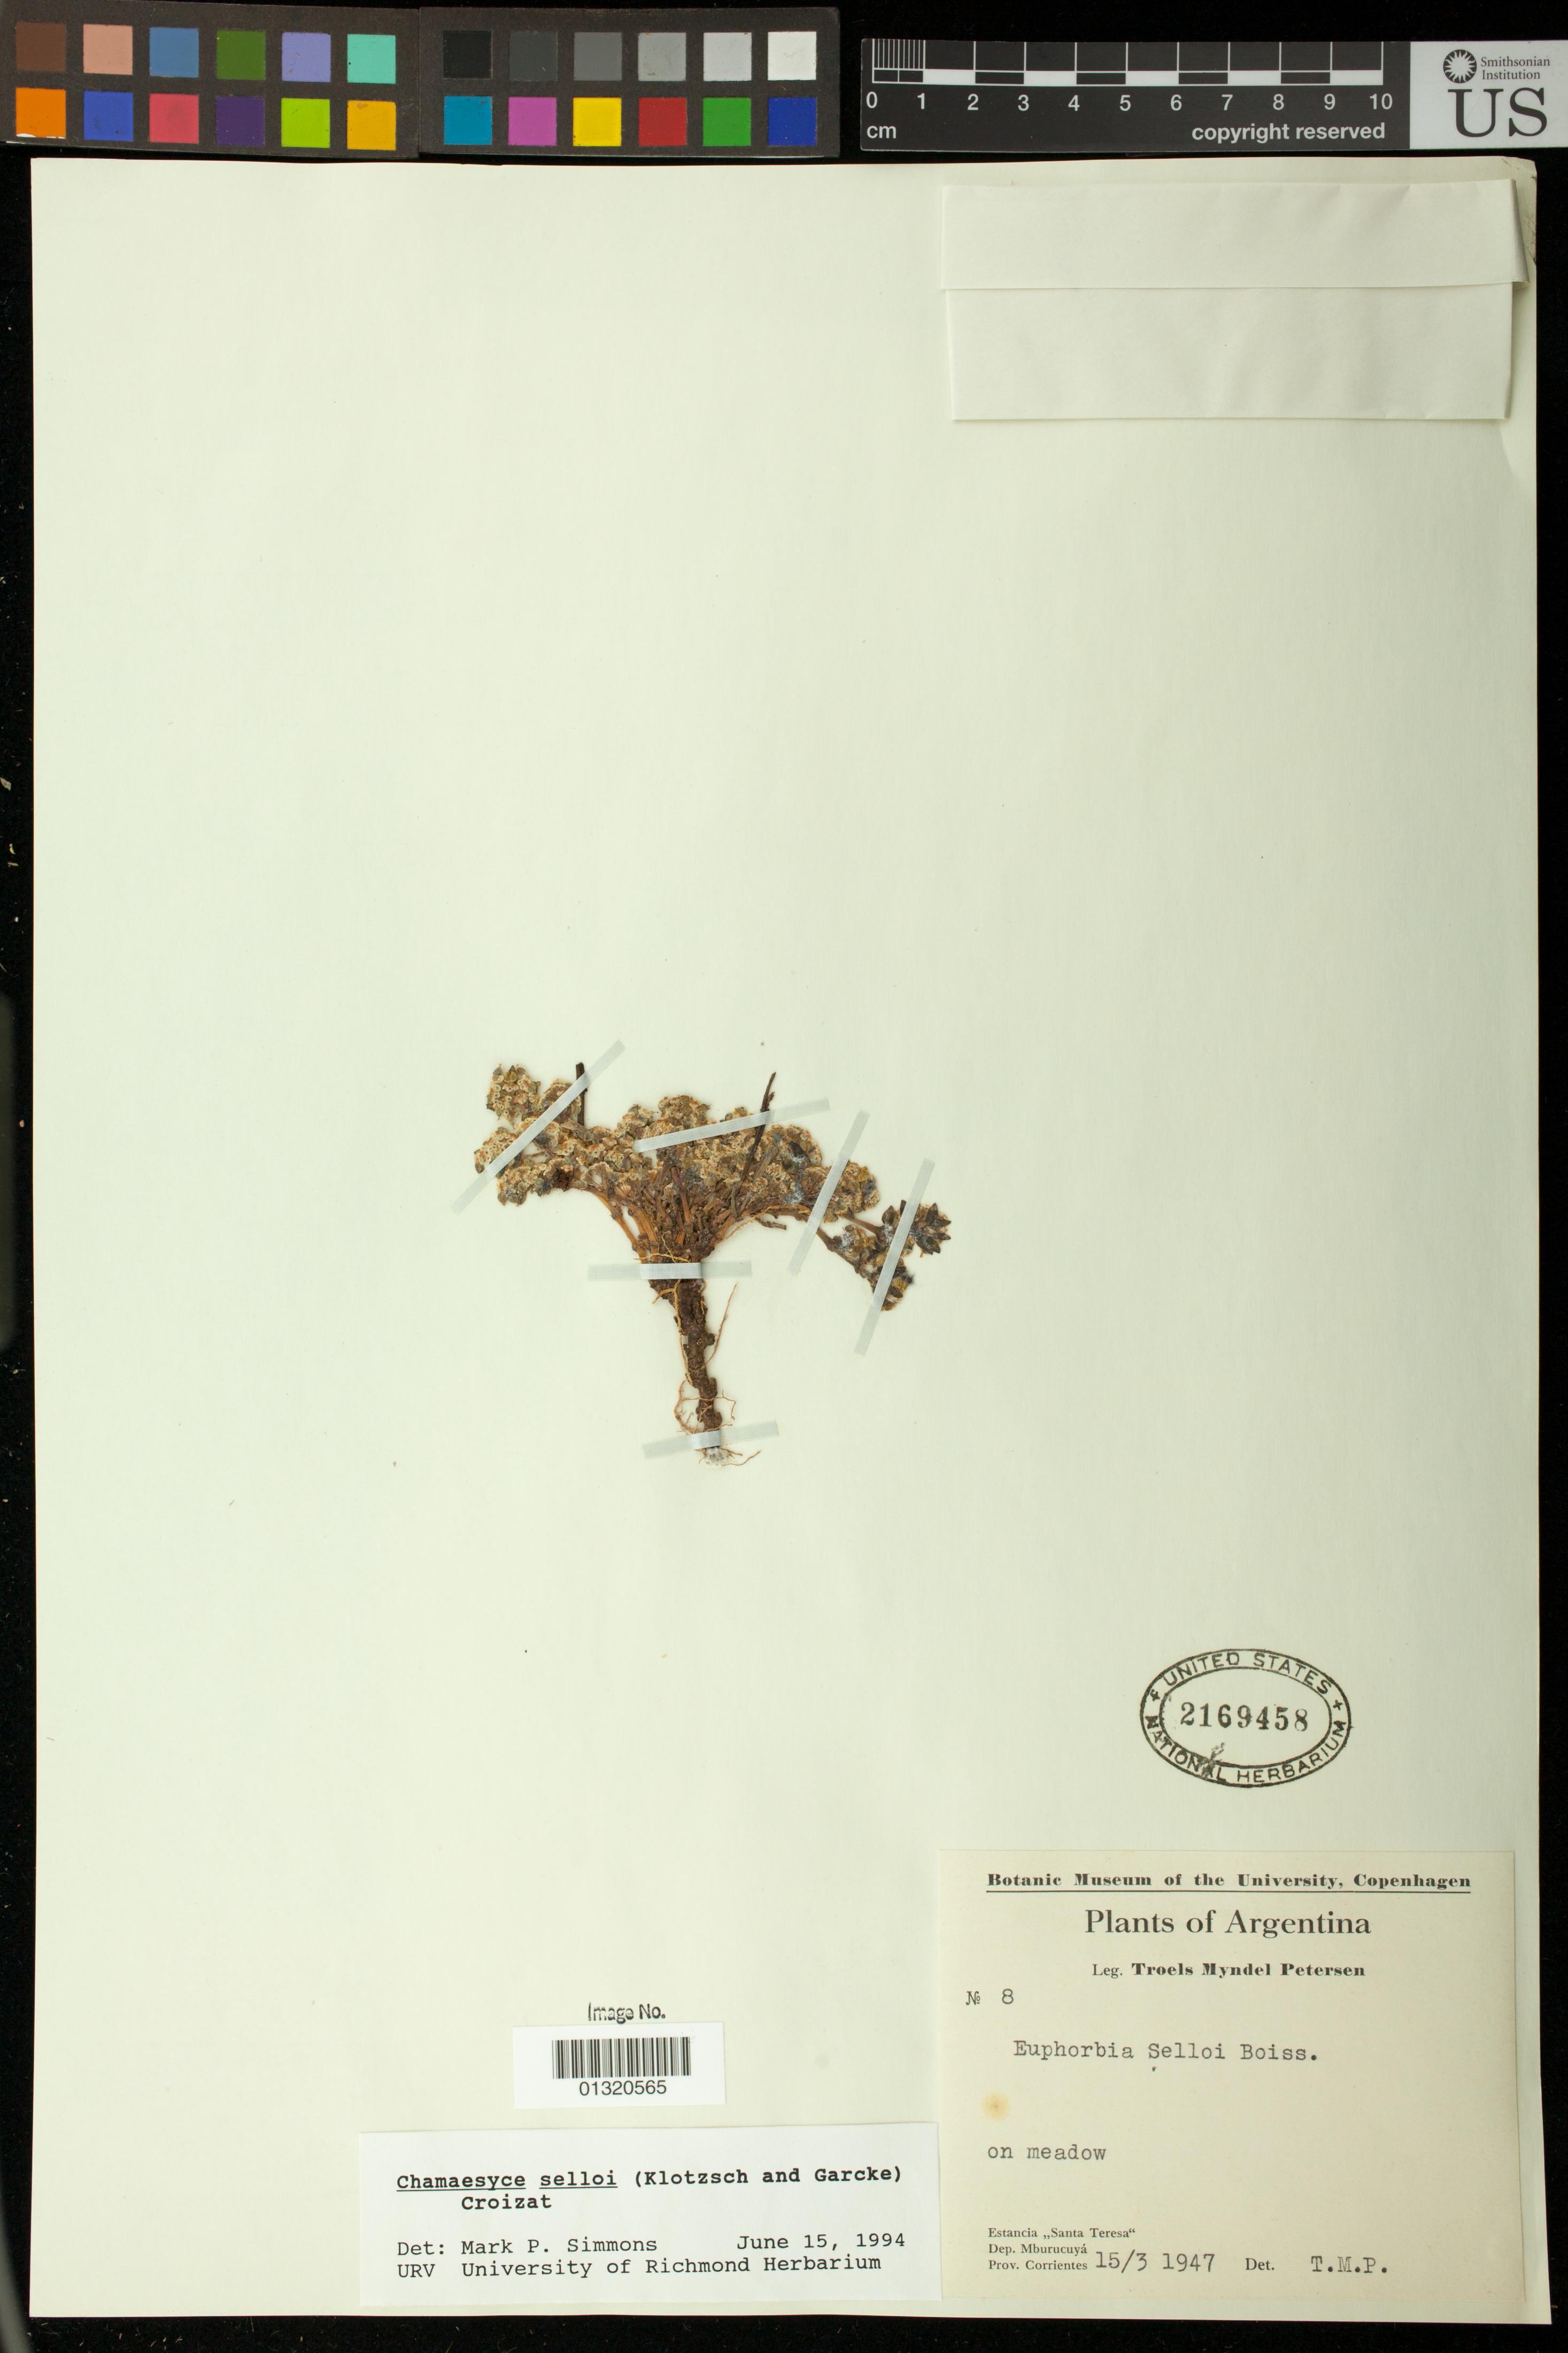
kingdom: Plantae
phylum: Tracheophyta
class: Magnoliopsida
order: Malpighiales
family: Euphorbiaceae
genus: Euphorbia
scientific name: Euphorbia selloi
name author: (Klotzsch & Garcke) Boiss.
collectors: T. M. Petersen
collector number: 8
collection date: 1947-03-15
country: Argentina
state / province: Corrientes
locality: Estancia "Santa Teresa"; Dep. Mburucuyá;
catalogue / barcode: US 2169458